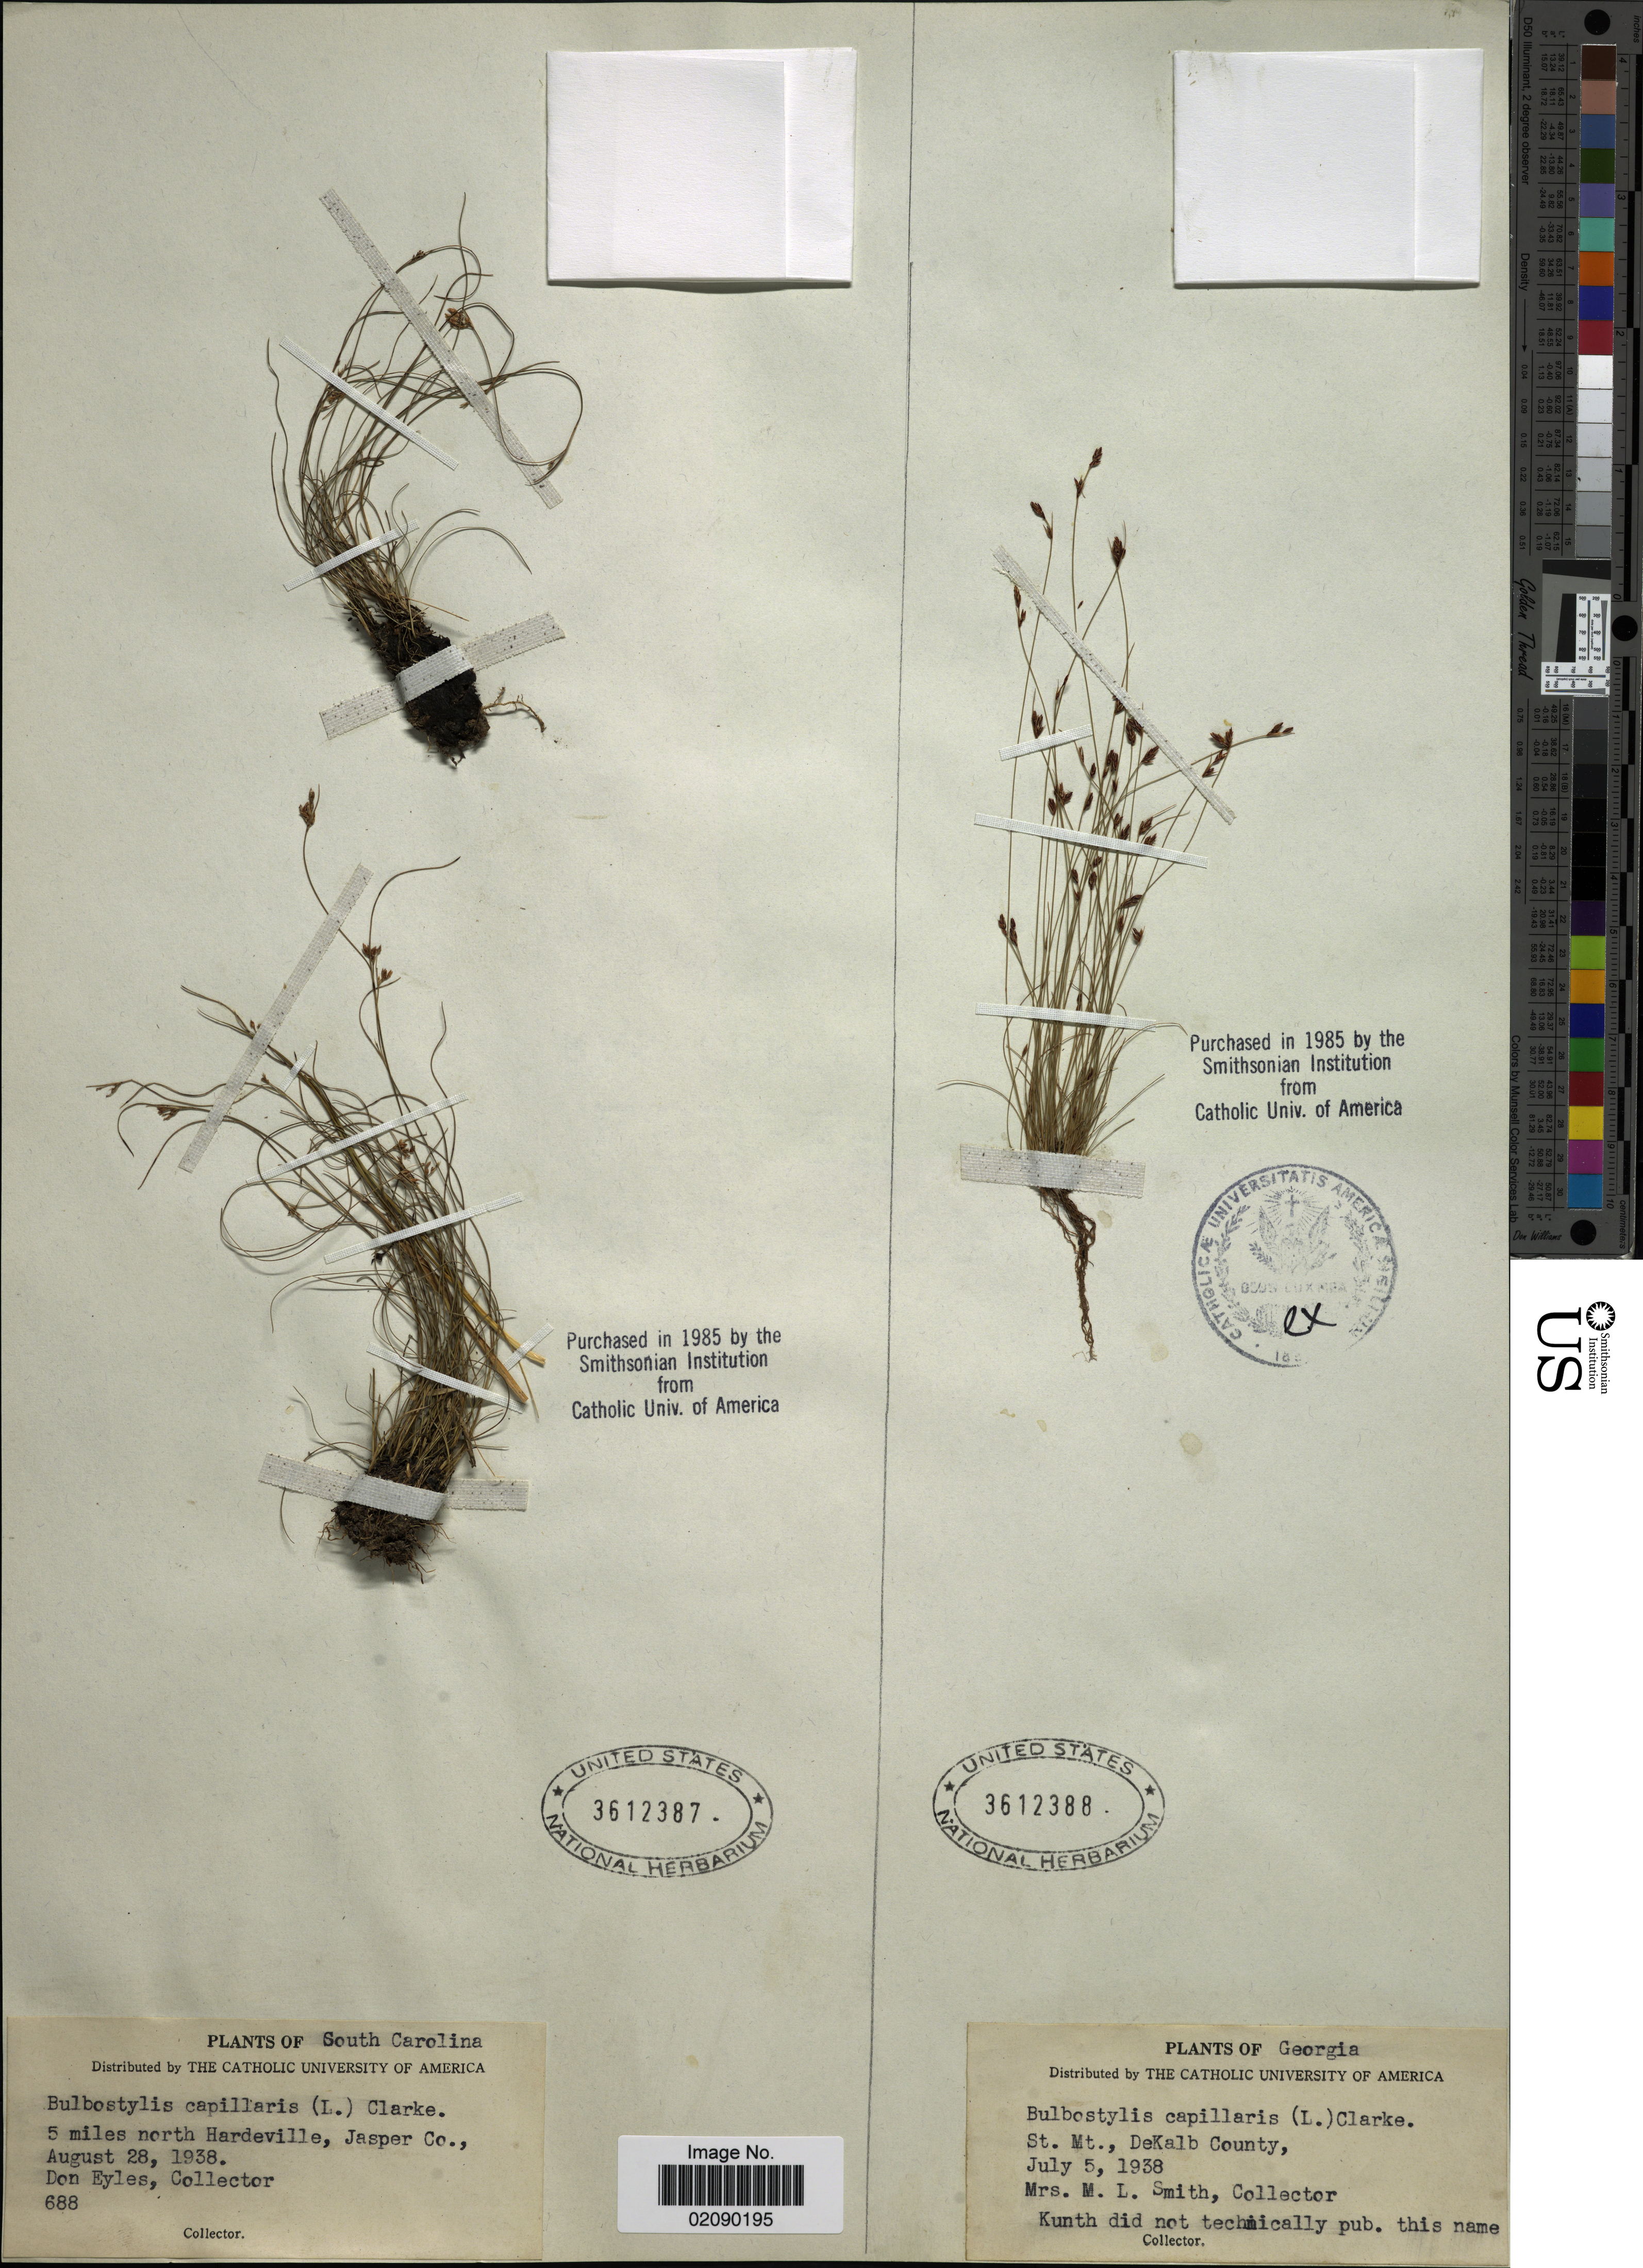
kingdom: Plantae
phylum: Tracheophyta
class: Liliopsida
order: Poales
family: Cyperaceae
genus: Bulbostylis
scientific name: Bulbostylis capillaris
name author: (L.) Kunth ex C.B. Clarke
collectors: M. Smith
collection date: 1938-07-05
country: United States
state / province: Georgia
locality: St. Mt., DeKalb County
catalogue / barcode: US 3612388-2